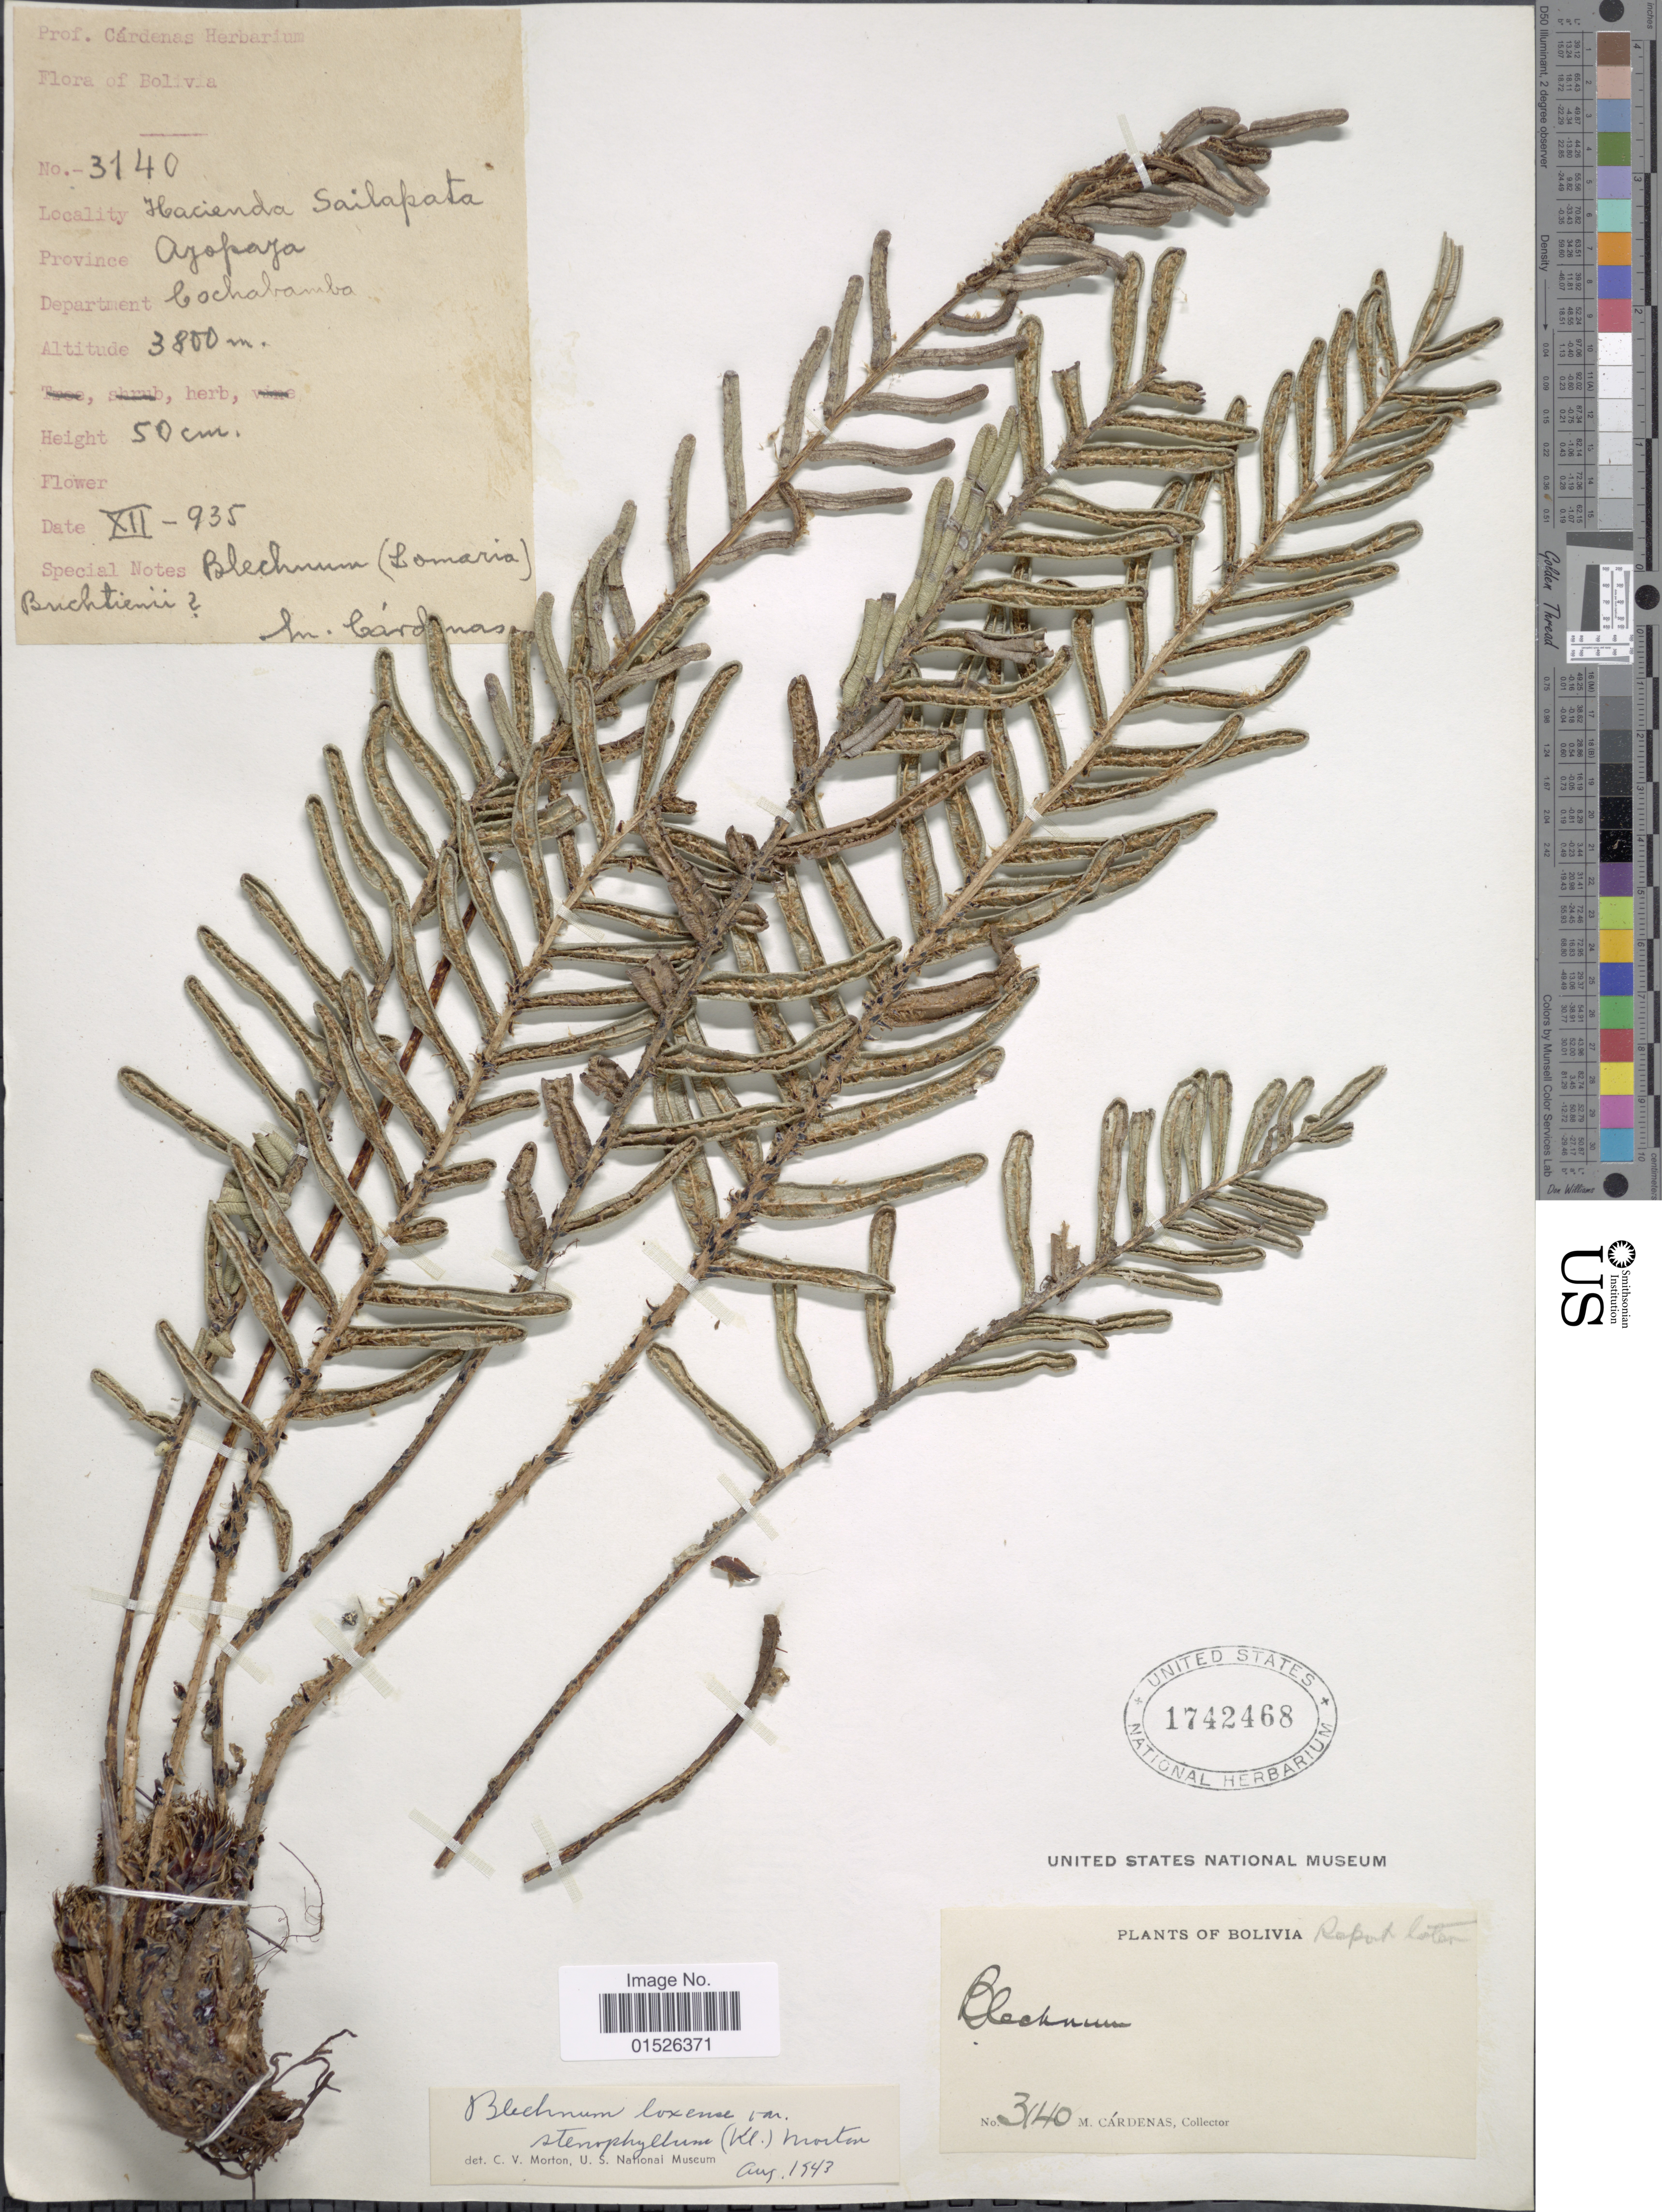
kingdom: Plantae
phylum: Tracheophyta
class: Polypodiopsida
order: Polypodiales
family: Blechnaceae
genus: Blechnum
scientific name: Blechnum loxense var. stenophyllum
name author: (Klotzsch) Lellinger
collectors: M. Cárdenas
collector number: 3140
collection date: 1935-12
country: Bolivia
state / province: Cochabamba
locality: Hacienda Sailapata. Province Ayopaya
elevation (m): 3800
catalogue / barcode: US 1742468